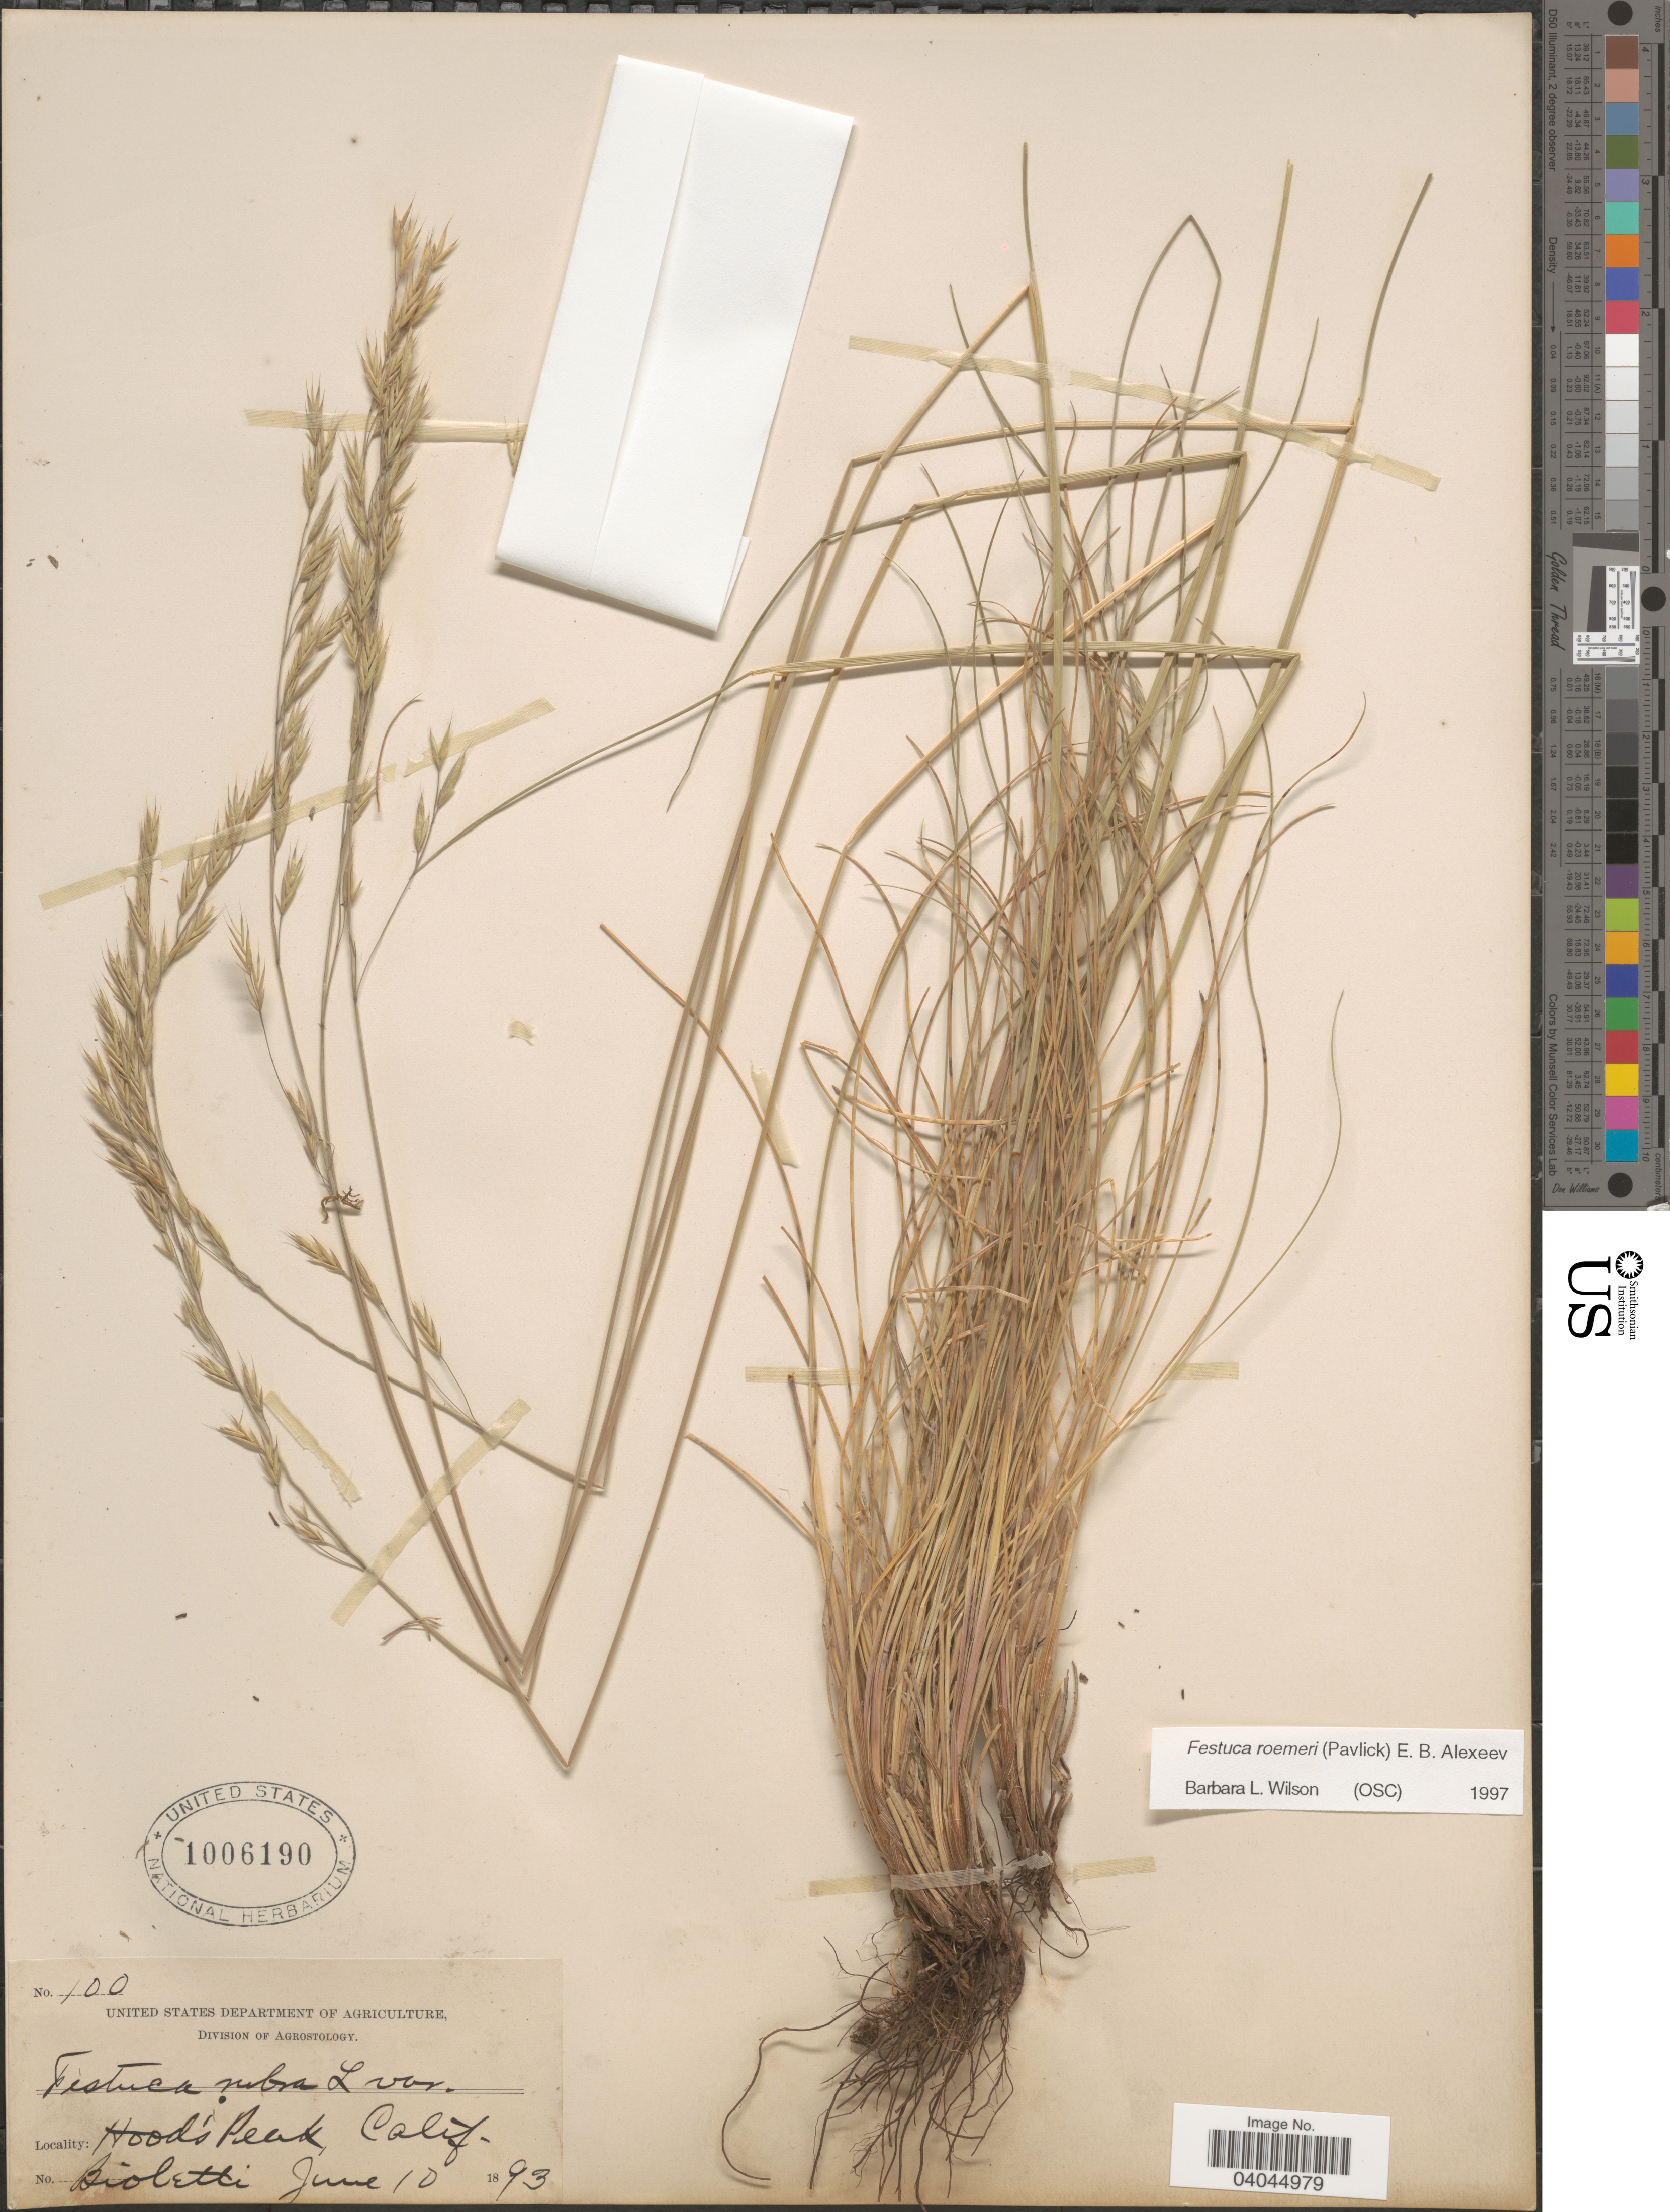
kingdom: Plantae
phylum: Tracheophyta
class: Liliopsida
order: Poales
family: Poaceae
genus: Festuca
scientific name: Festuca roemeri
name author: (Pavlick) E.B. Alexeev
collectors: -- Bioletti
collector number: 100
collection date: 1893-06-10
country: United States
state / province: California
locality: Hood's Peak.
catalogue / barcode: US 1006190